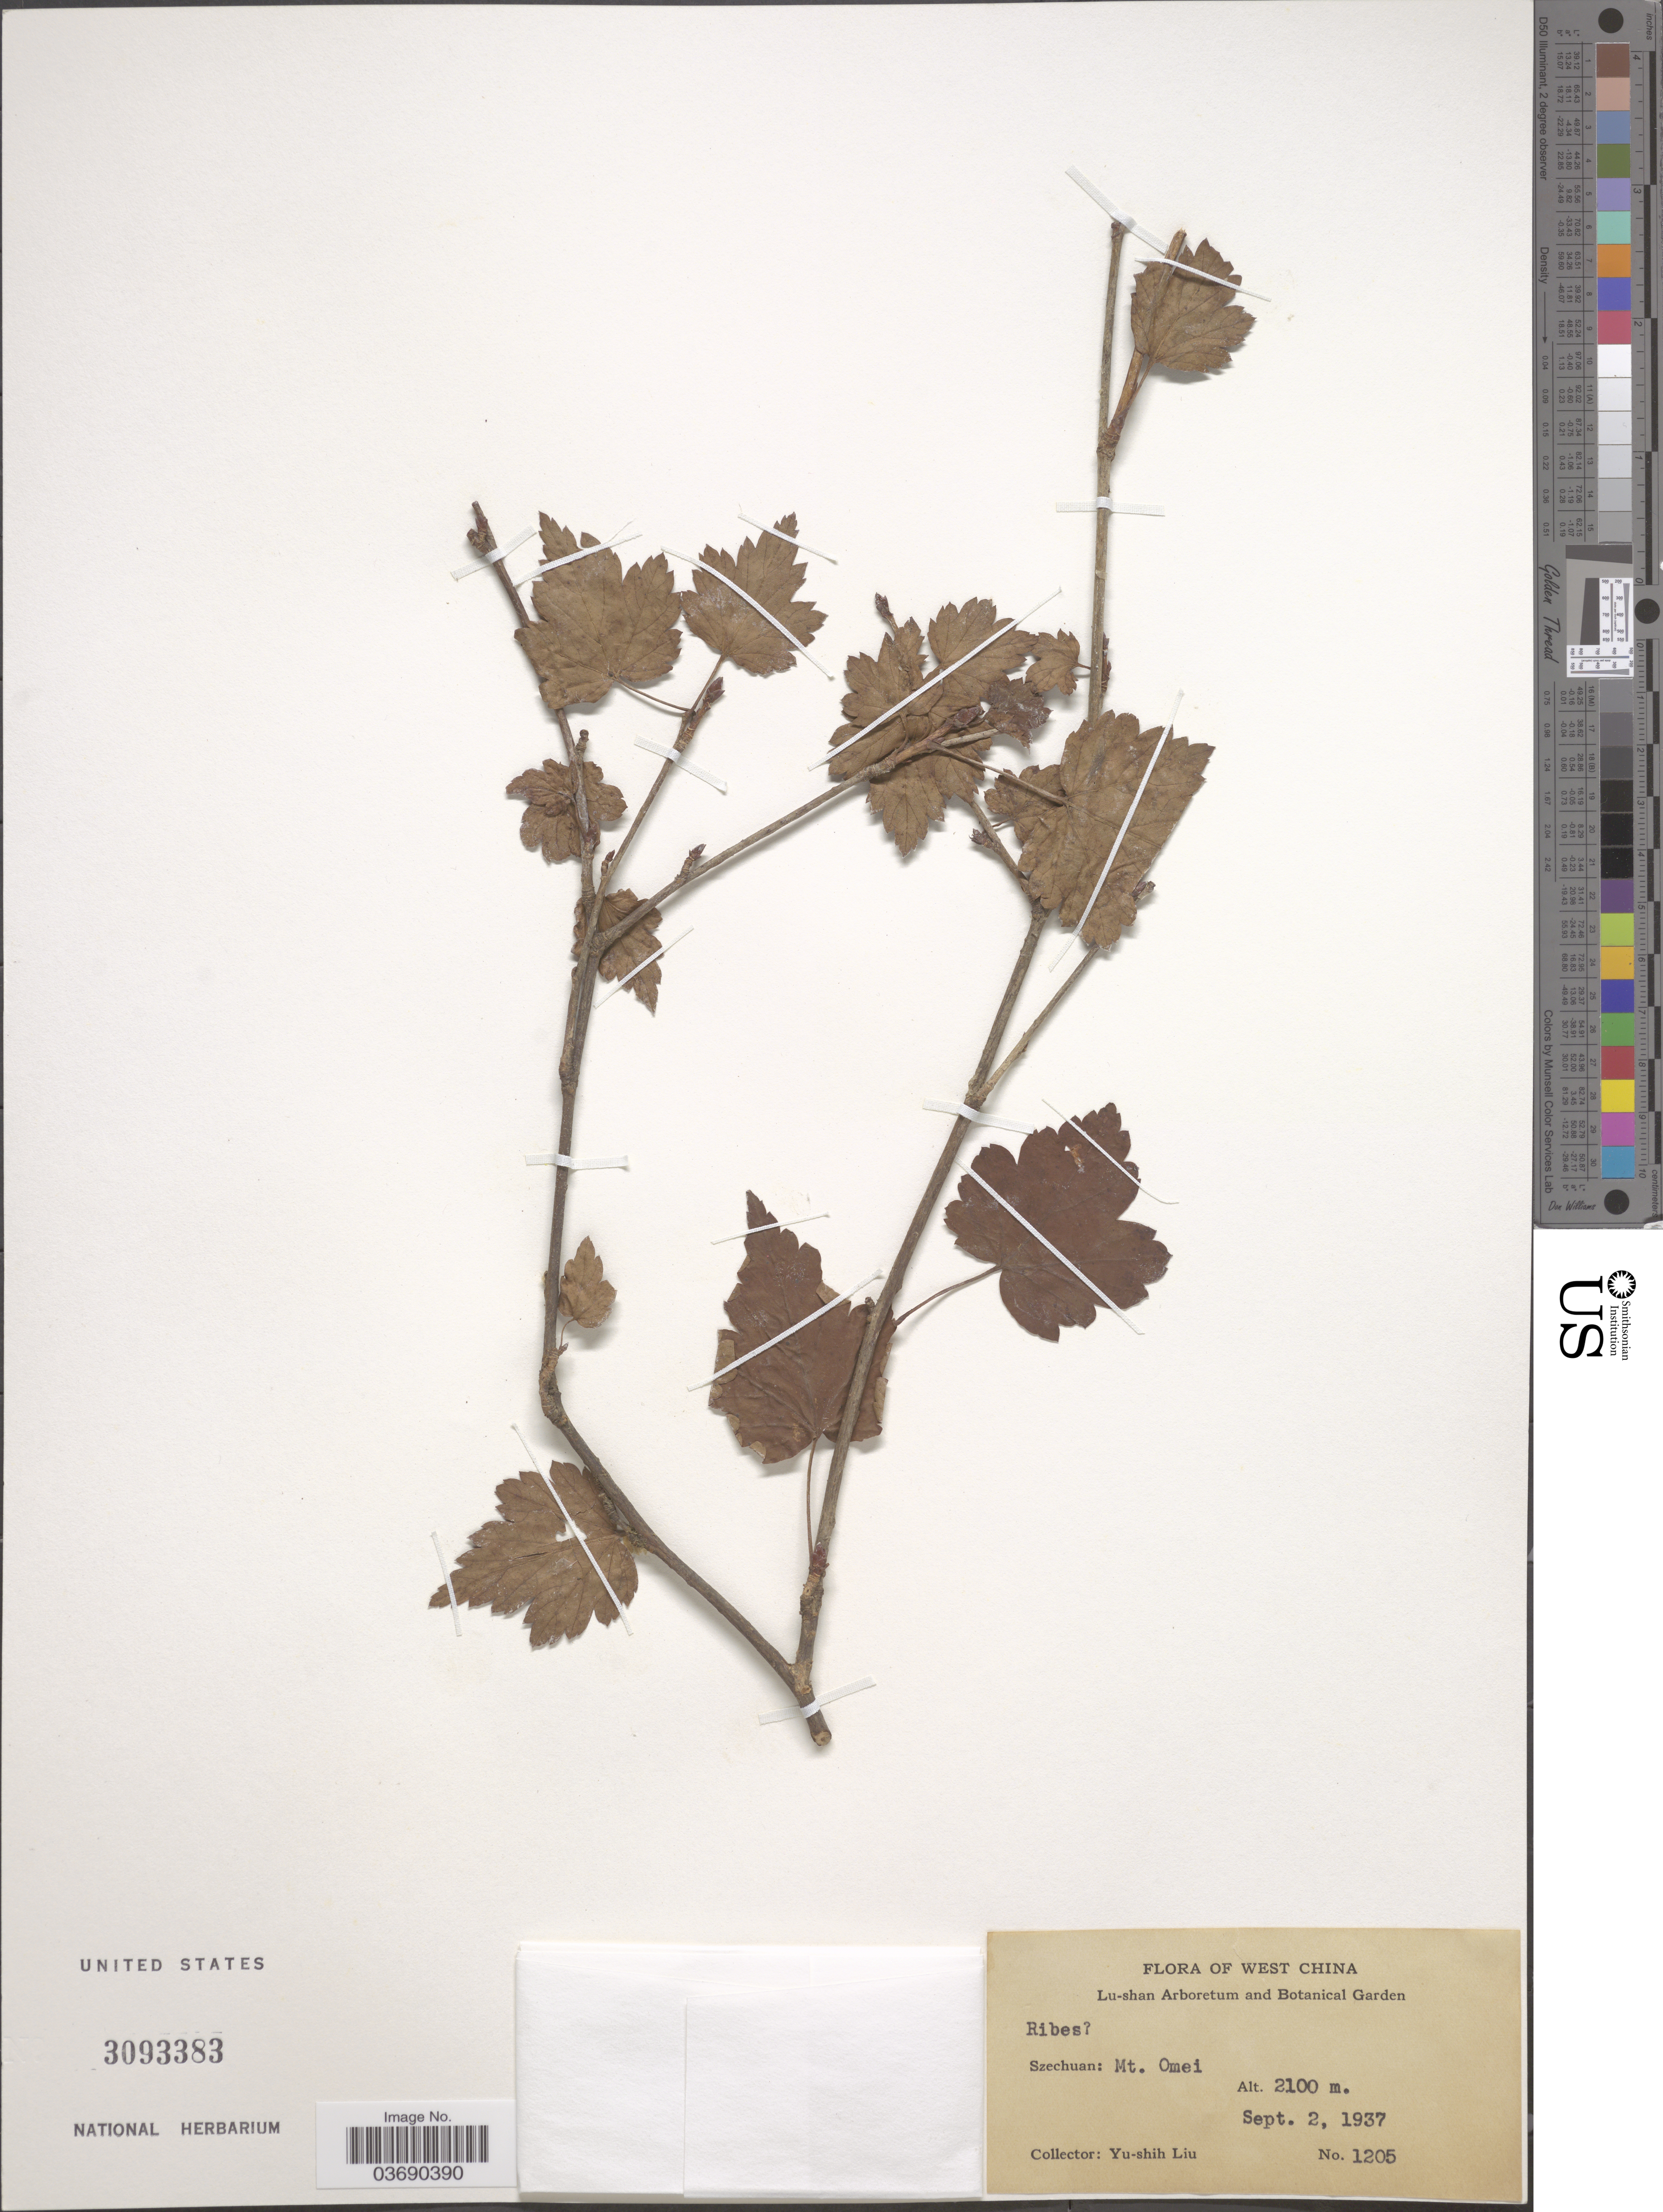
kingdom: Plantae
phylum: Tracheophyta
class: Magnoliopsida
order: Saxifragales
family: Grossulariaceae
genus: Ribes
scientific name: Ribes sp.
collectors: Y.-S. Liu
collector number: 1205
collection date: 1937-09-02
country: China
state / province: Sichuan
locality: West China. Szechuan: Mt. Omei.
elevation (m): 2100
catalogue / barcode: US 3093383